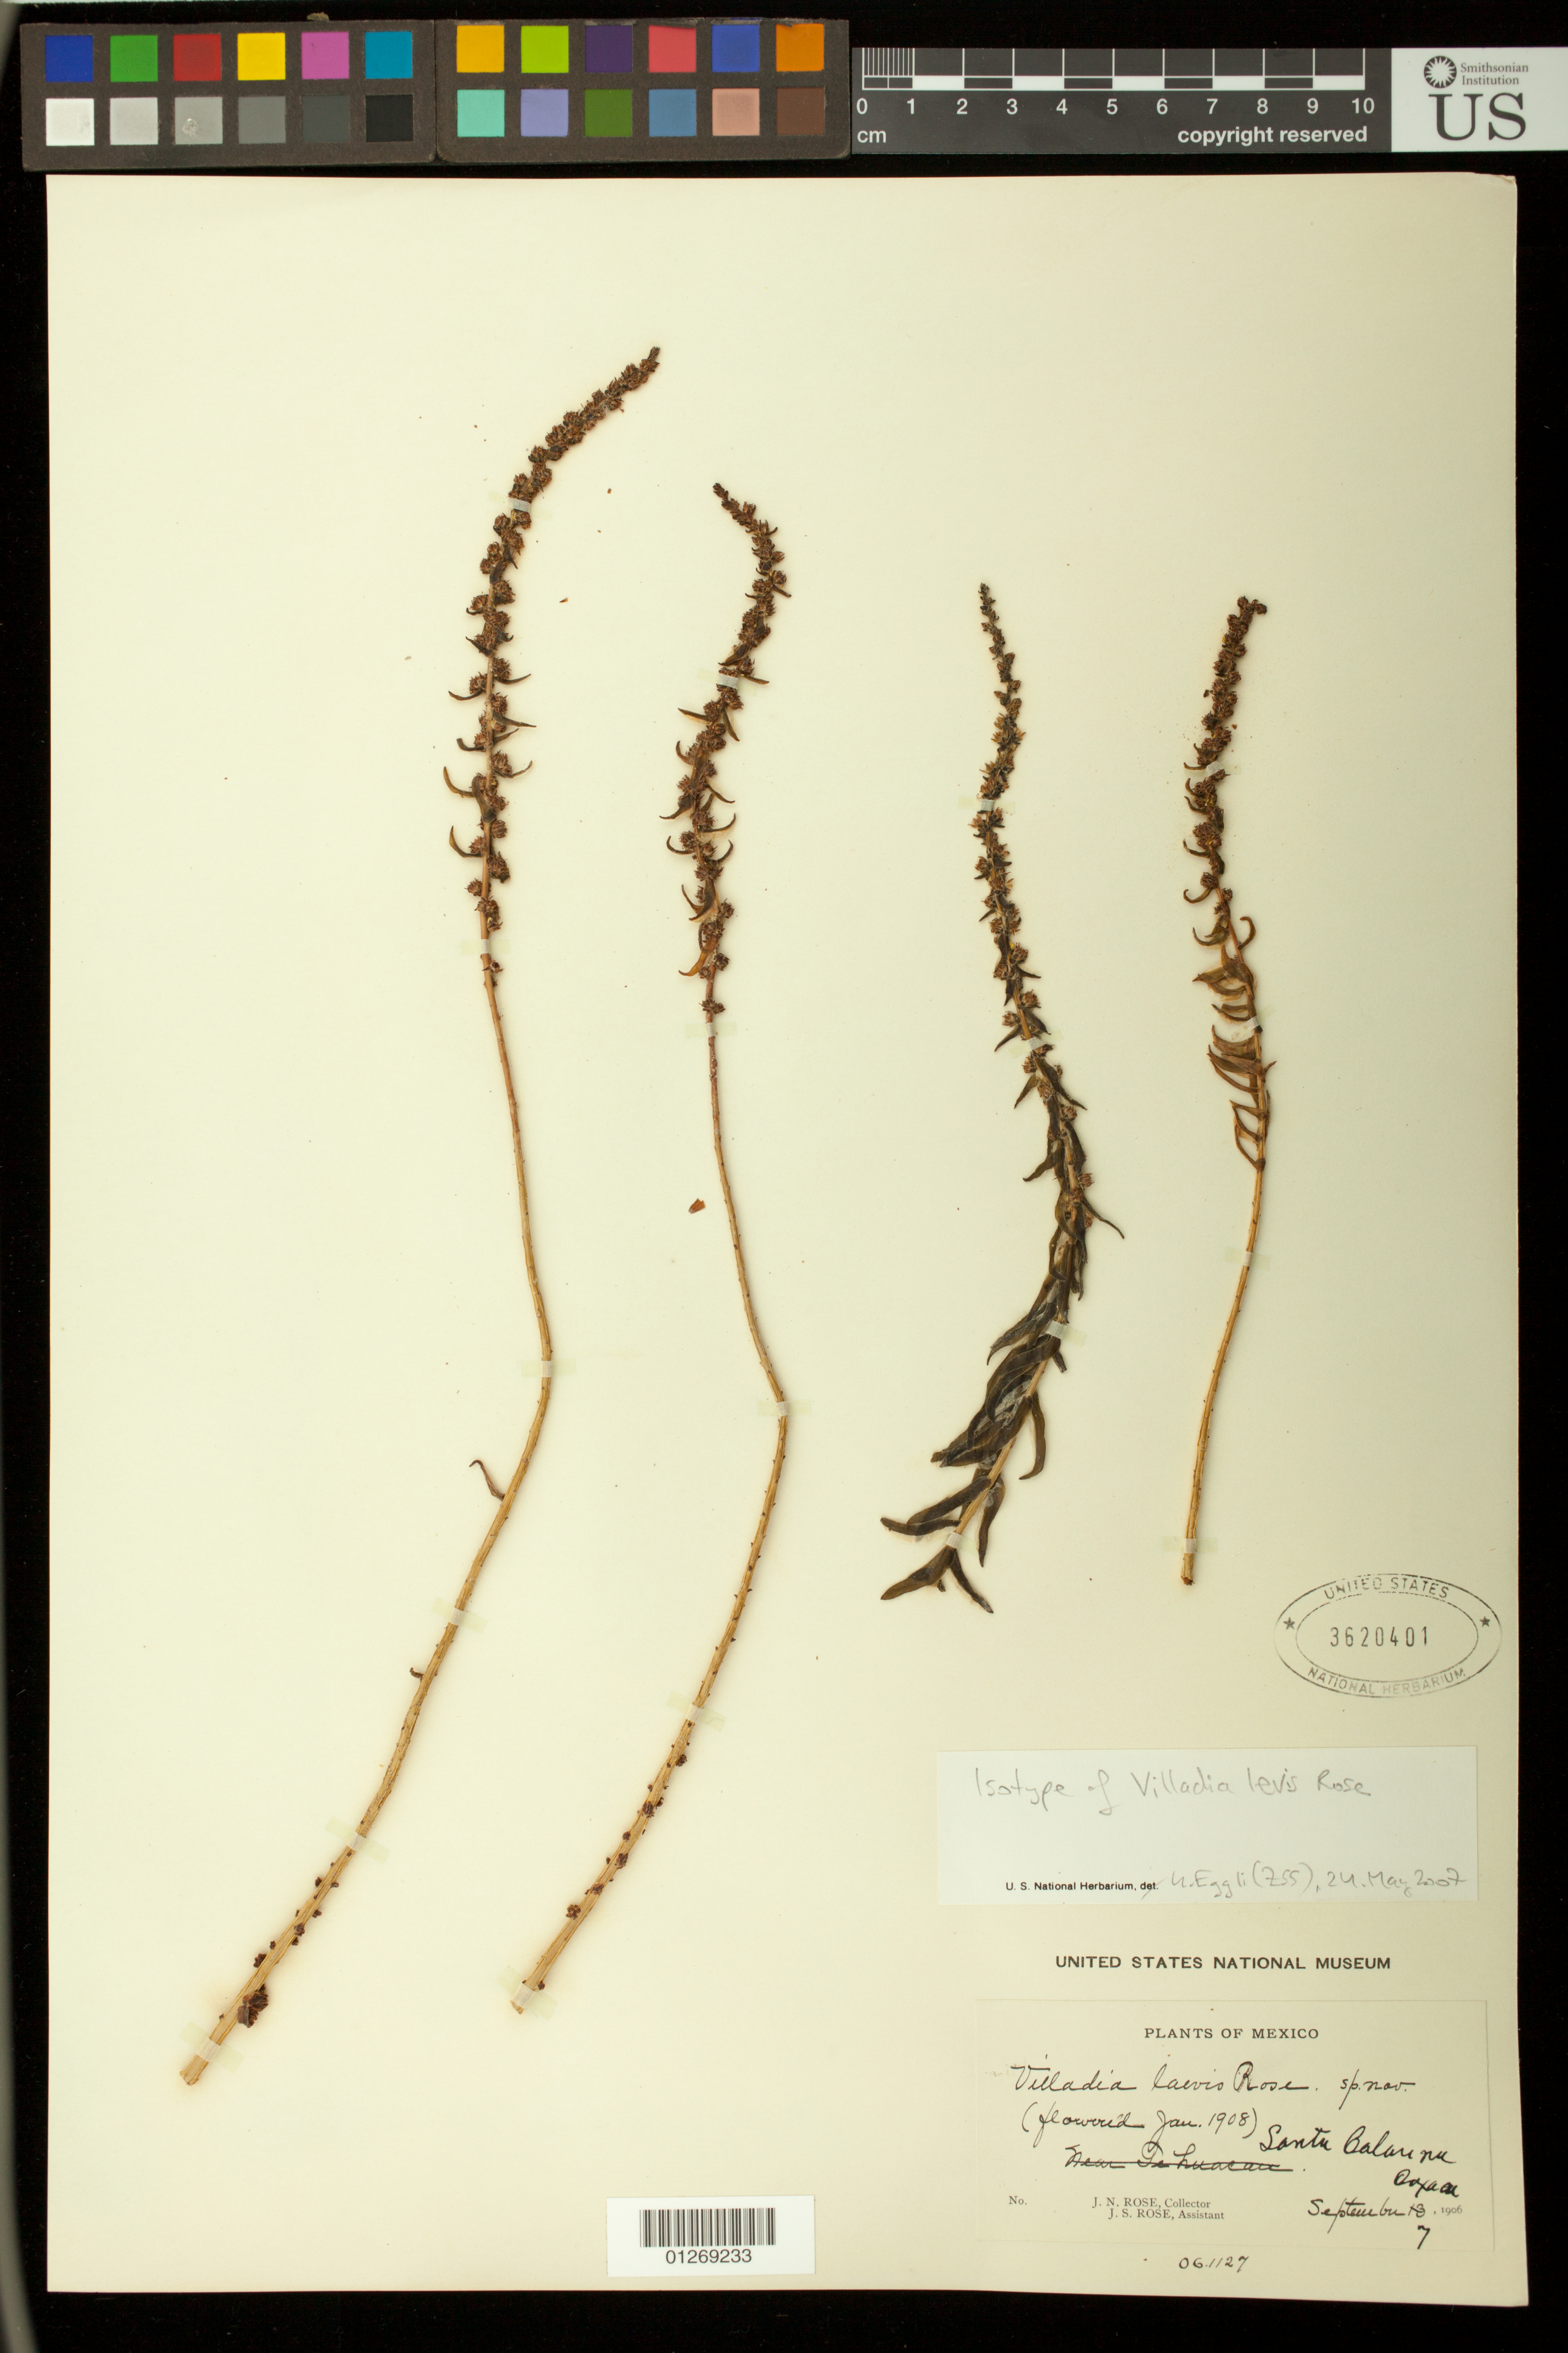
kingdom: Plantae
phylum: Tracheophyta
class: Magnoliopsida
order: Saxifragales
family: Crassulaceae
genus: Villadia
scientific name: Villadia levis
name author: Rose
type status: Syntype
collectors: J. N. Rose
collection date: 1908-01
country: Mexico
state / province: Oaxaca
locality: [cultivated] Santa Catarina, Oaxaca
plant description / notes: Annotated as isotype by U. Eggli (2007). Specimen apparently from cultivation ("flowered Jan. 1908", bears greenhouse accession number 06.1127; other collection data on label represents original collection). Protologue does not explicitly designate a (holo) type and taxon apparently described from several elements, at least in part from cultivated plants. Protologue, "Collected by J.N. Rose near Santa Catarina, Oaxaca, September 7, 1906, (no. 11365) and flowered in Washington in 1908 and 1909".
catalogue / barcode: US 3620401